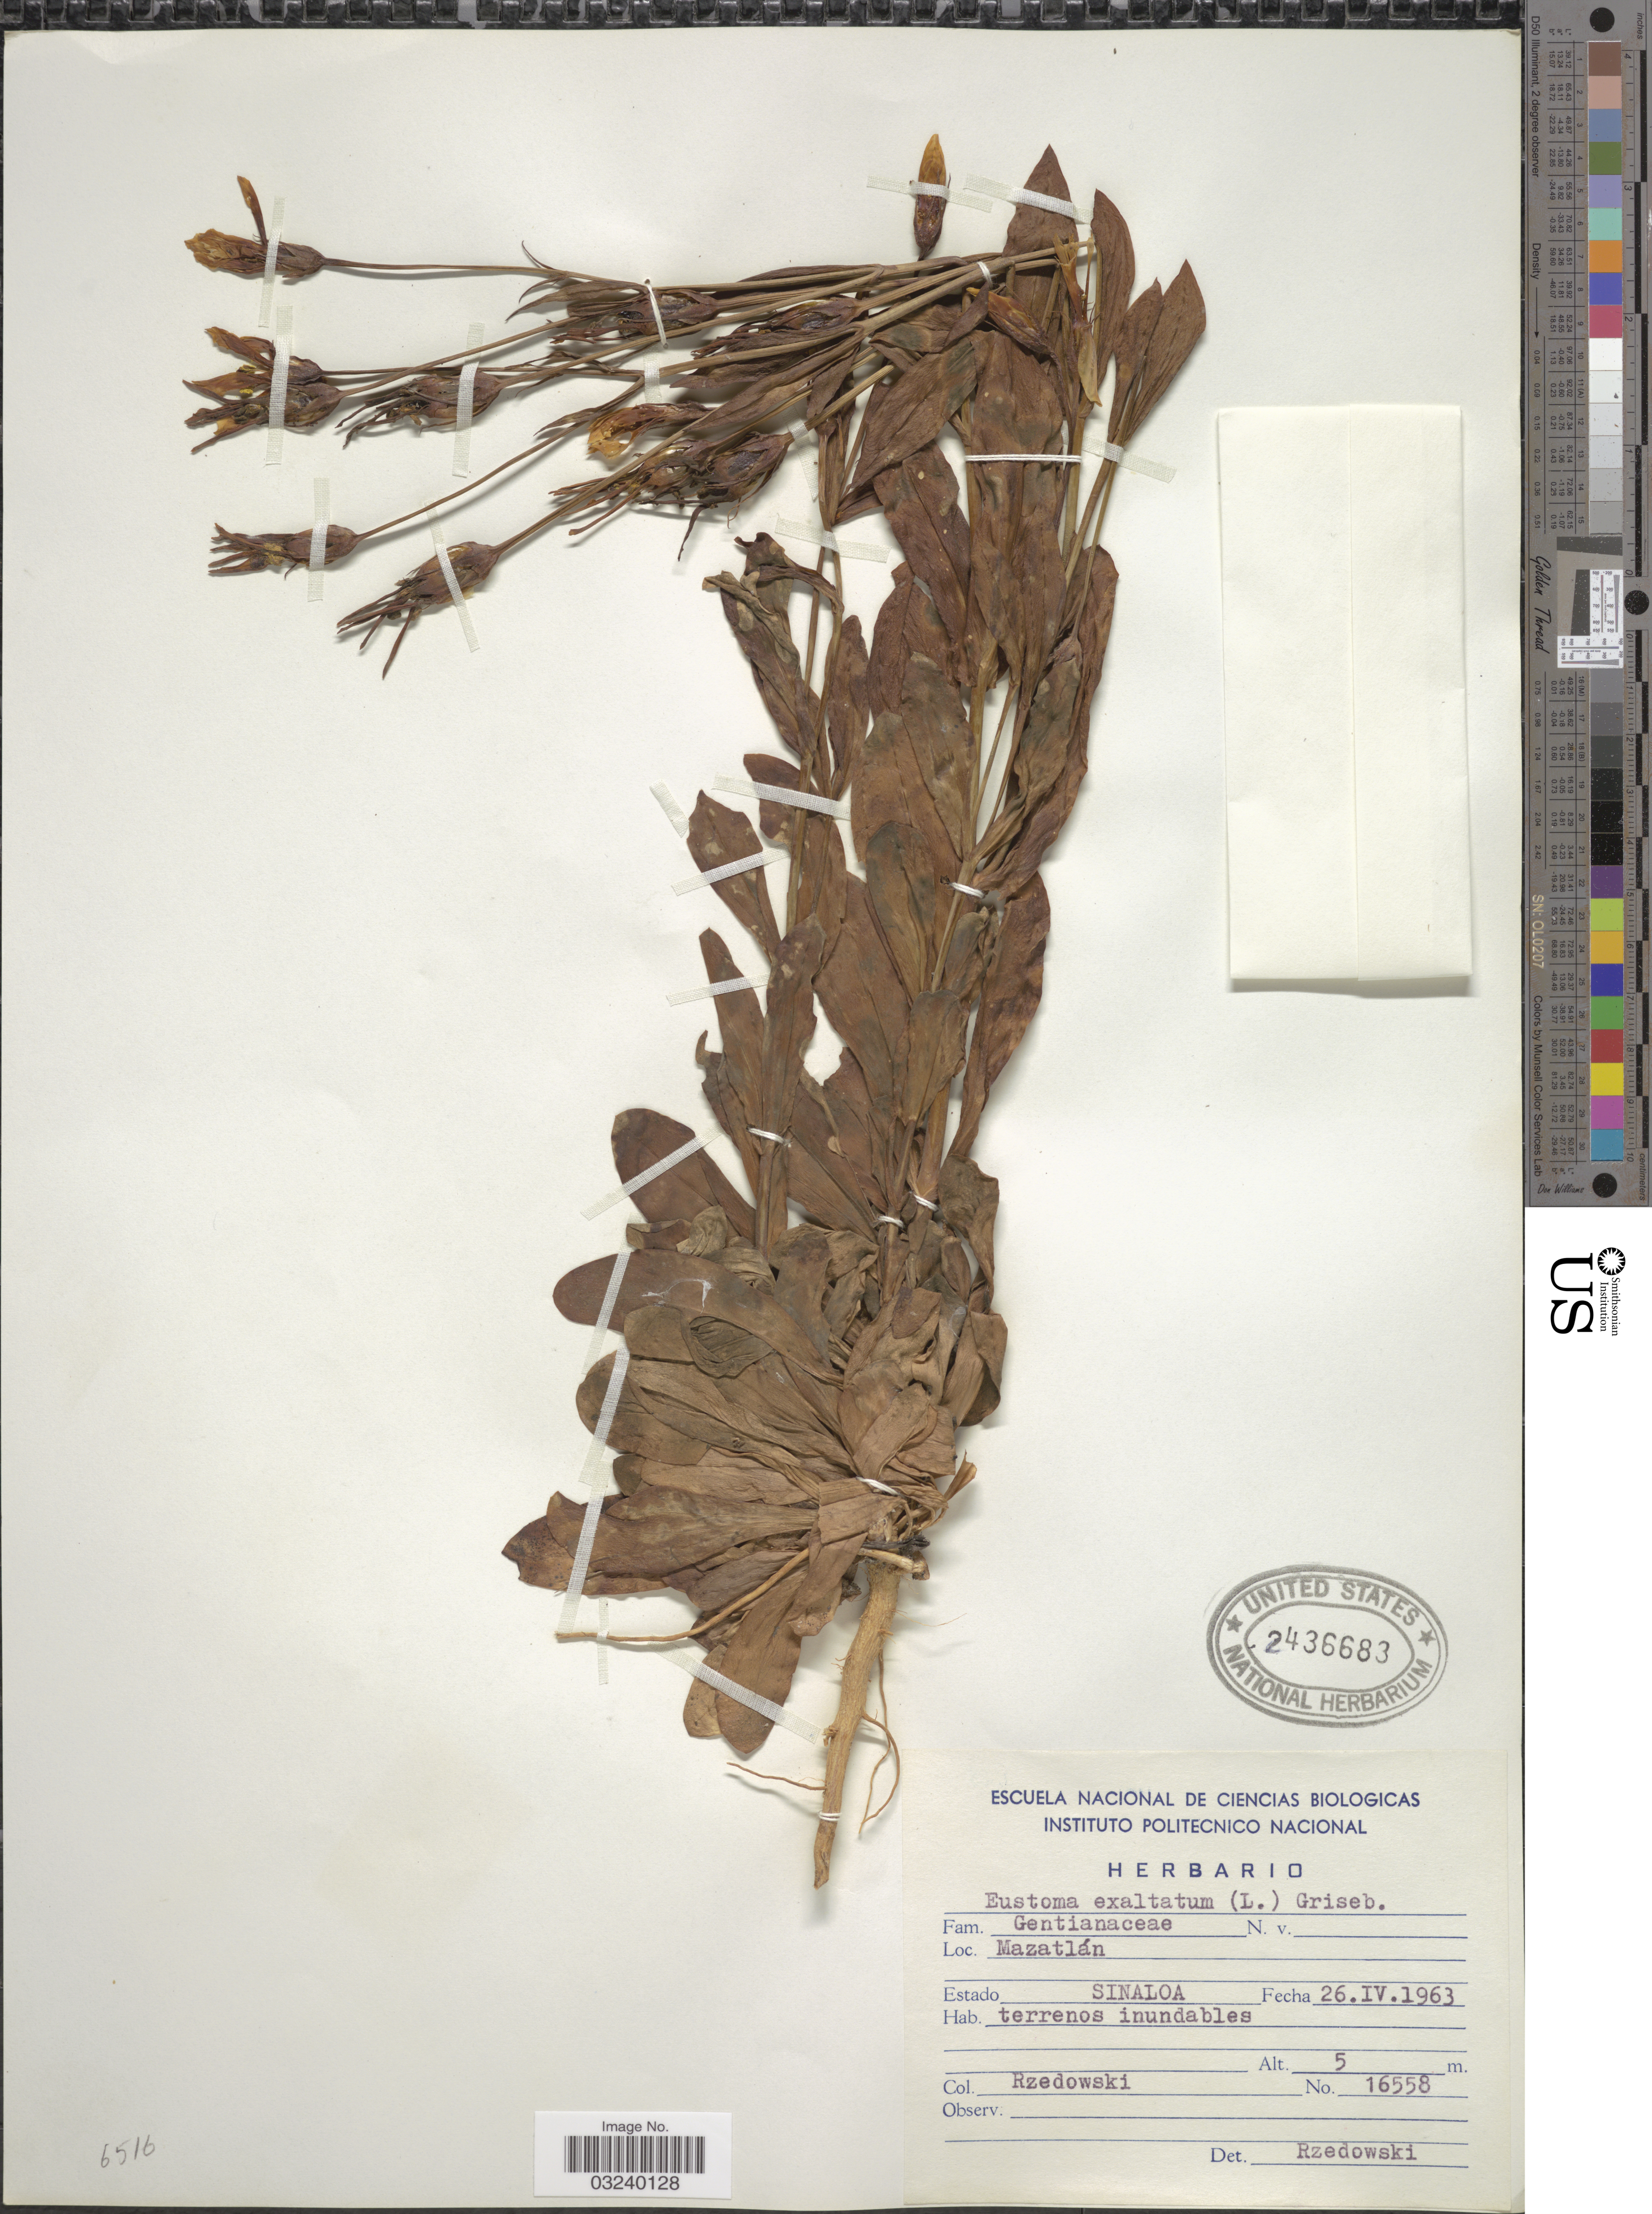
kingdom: Plantae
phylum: Tracheophyta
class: Magnoliopsida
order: Gentianales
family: Gentianaceae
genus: Eustoma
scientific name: Eustoma exaltatum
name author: (L.) Salisb. ex Don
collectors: Rzedowski, --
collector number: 16558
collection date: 1963-04-26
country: Mexico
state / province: Sinaloa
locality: Mazatlán.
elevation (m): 5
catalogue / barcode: US 2436683